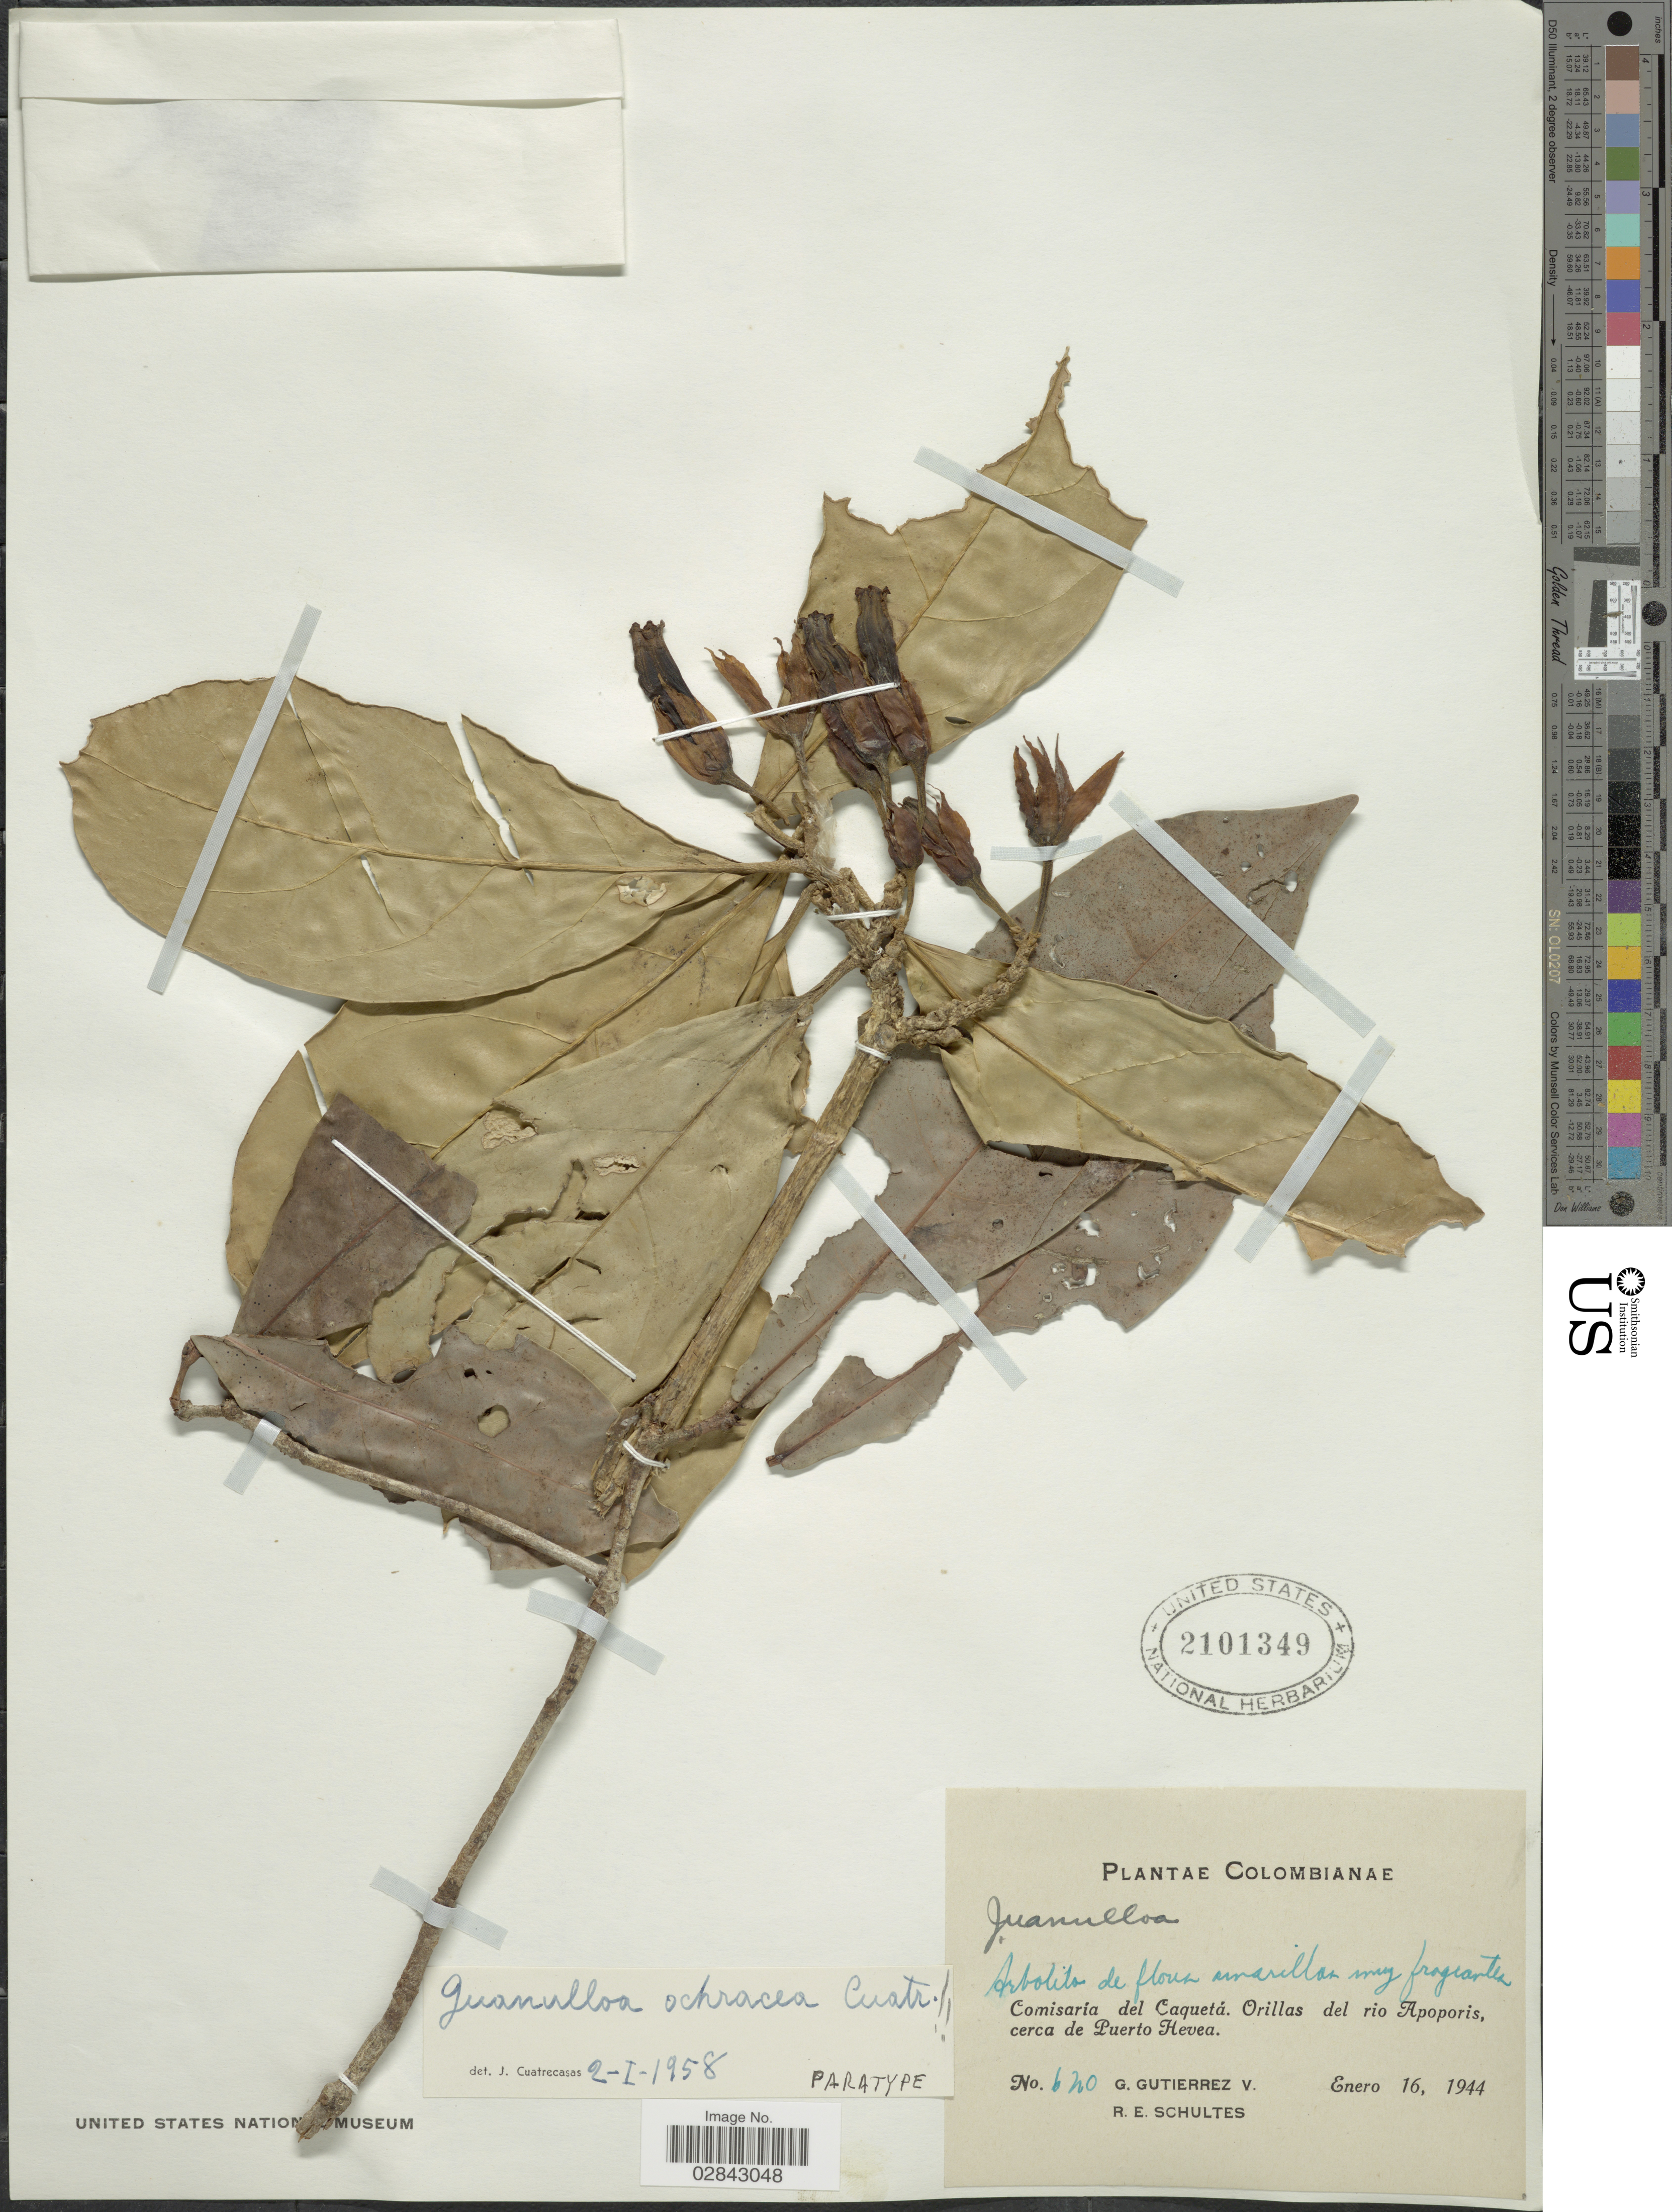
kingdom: Plantae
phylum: Tracheophyta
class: Magnoliopsida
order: Solanales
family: Solanaceae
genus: Juanulloa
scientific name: Juanulloa ochracea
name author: Cuatrec.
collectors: G. Gutiérrez V. & R. E. Schultes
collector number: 620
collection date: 1944-01-16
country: Colombia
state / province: Caquetá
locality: Comisaría del Caquetá. Orillas del rio Apaporis, cerca de Puerto Hevea.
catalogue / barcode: US 2101349